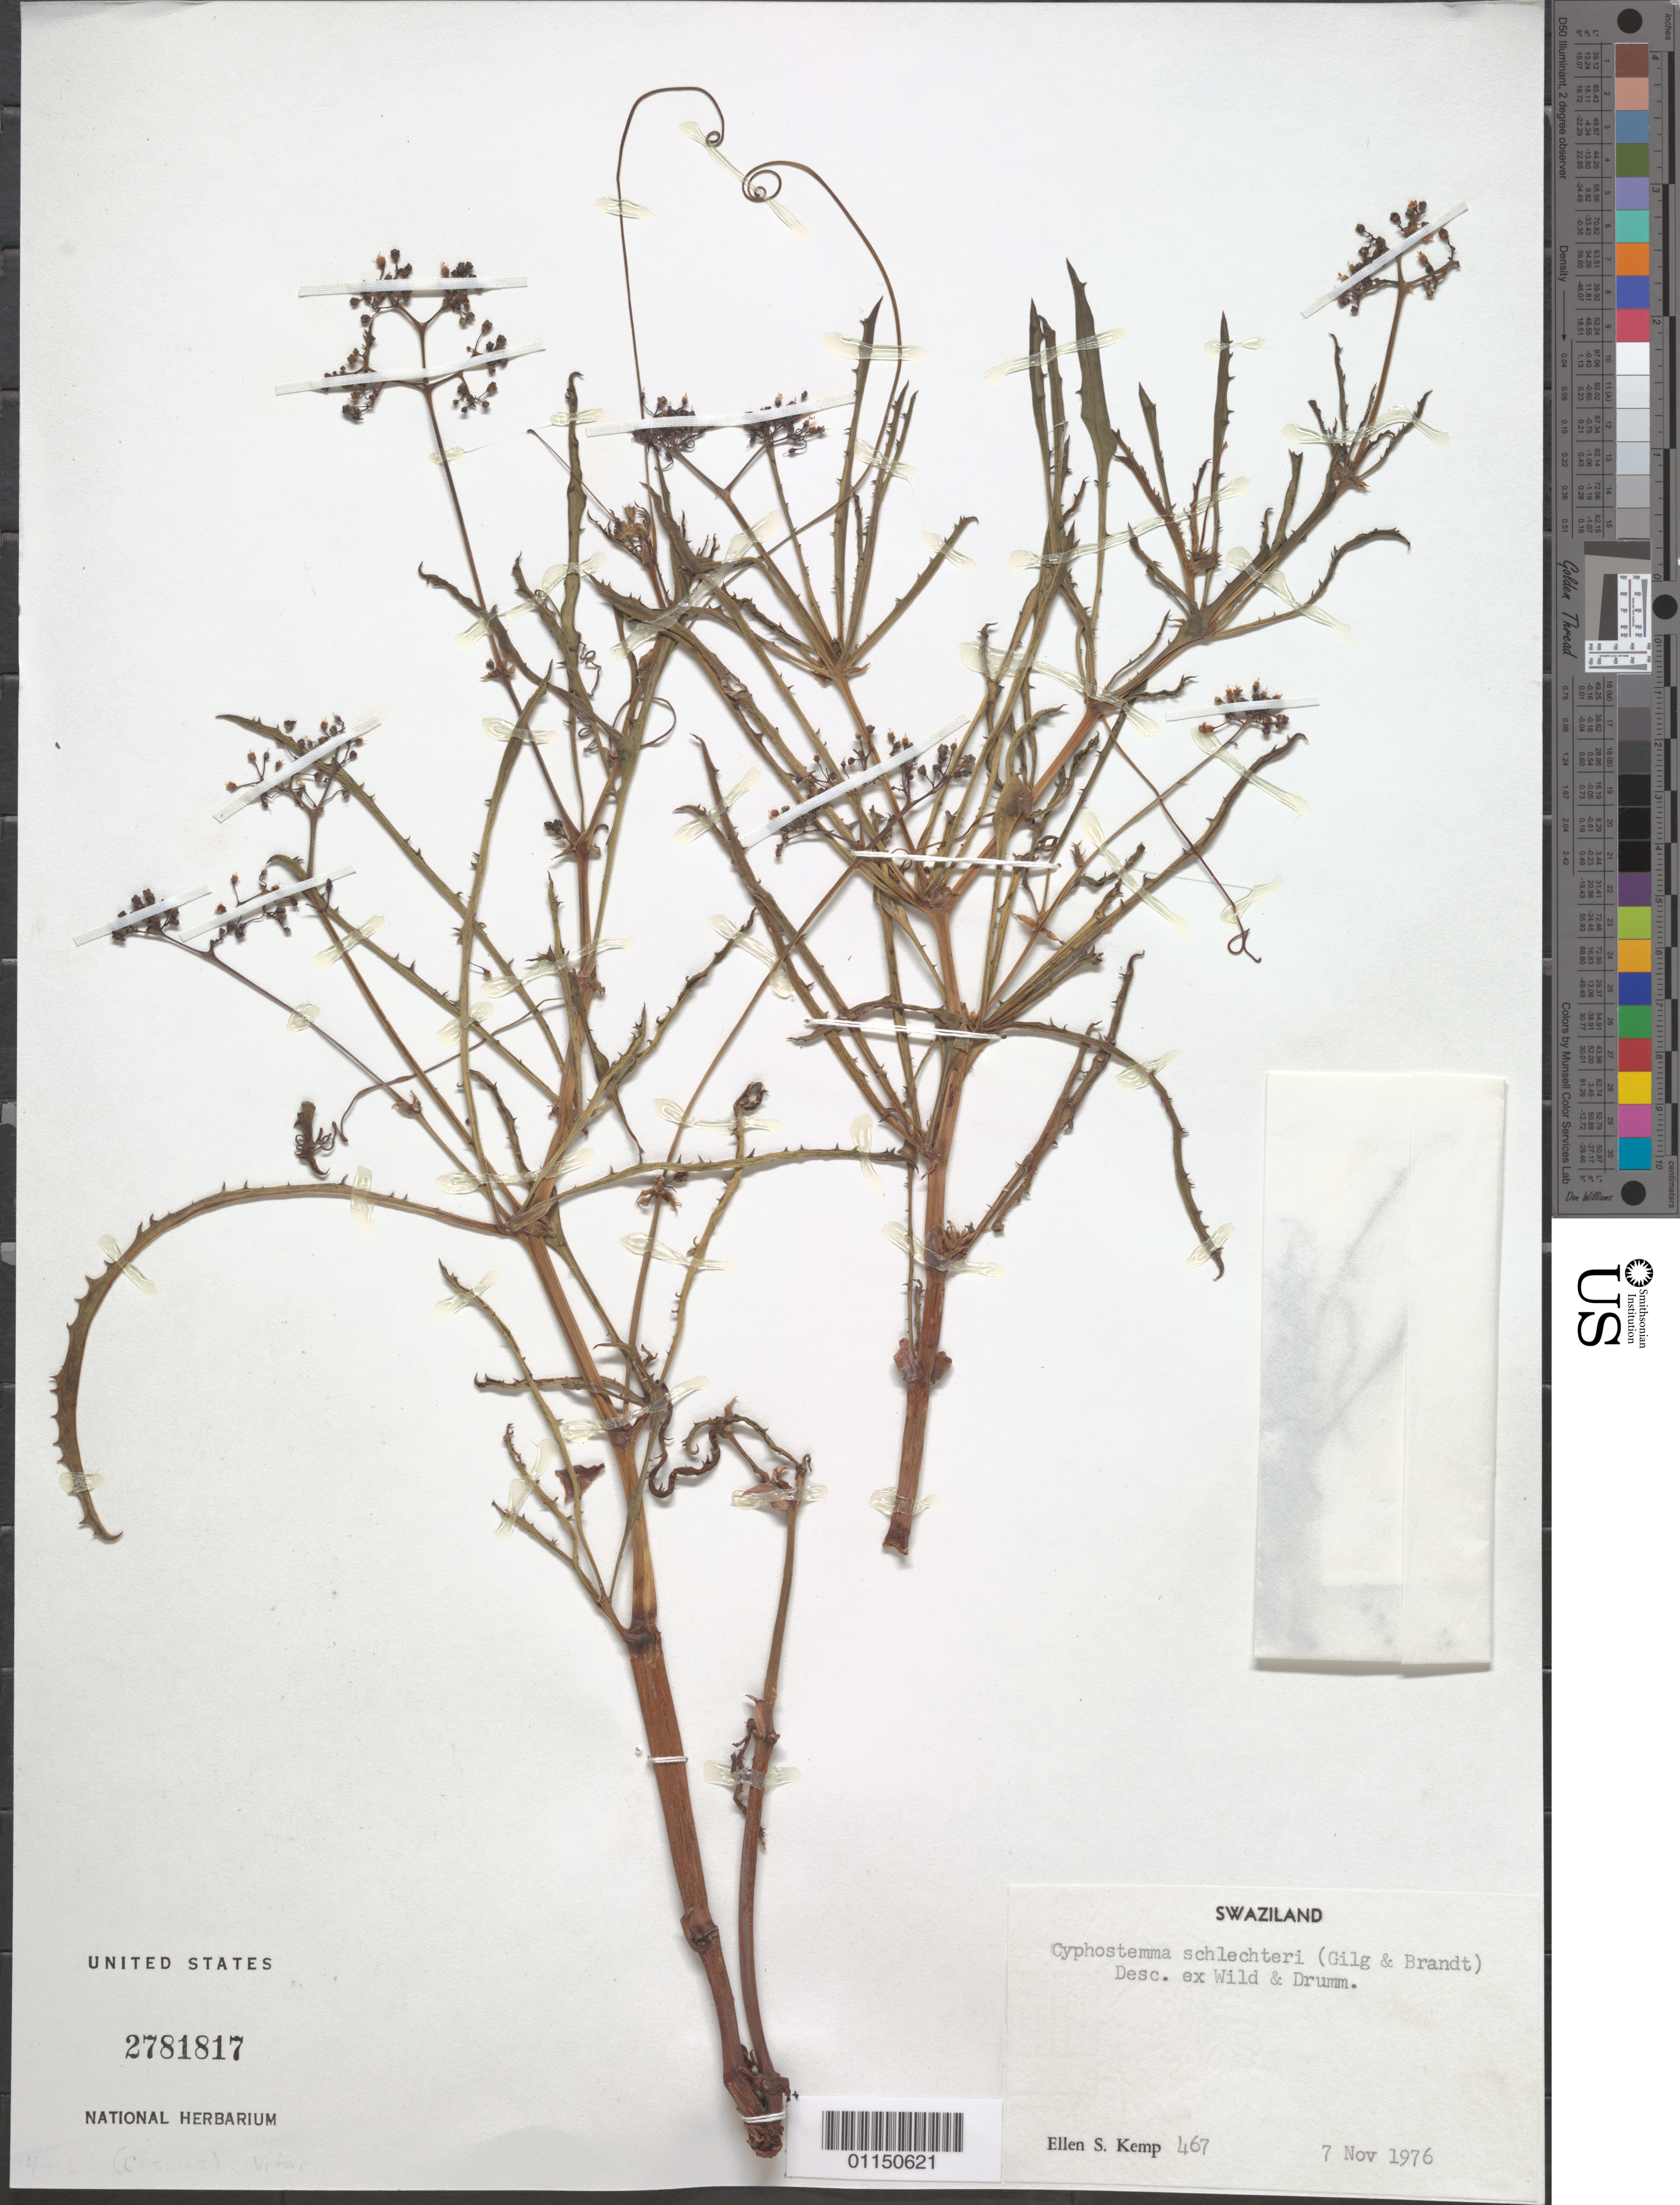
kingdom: Plantae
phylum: Tracheophyta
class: Magnoliopsida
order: Vitales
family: Vitaceae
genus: Cyphostemma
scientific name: Cyphostemma schlechteri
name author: (Gilg & M. Brandt) Desc. et al.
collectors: E. S. Kemp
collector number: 467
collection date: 1976-11-07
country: Eswatini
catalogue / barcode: US 2781817